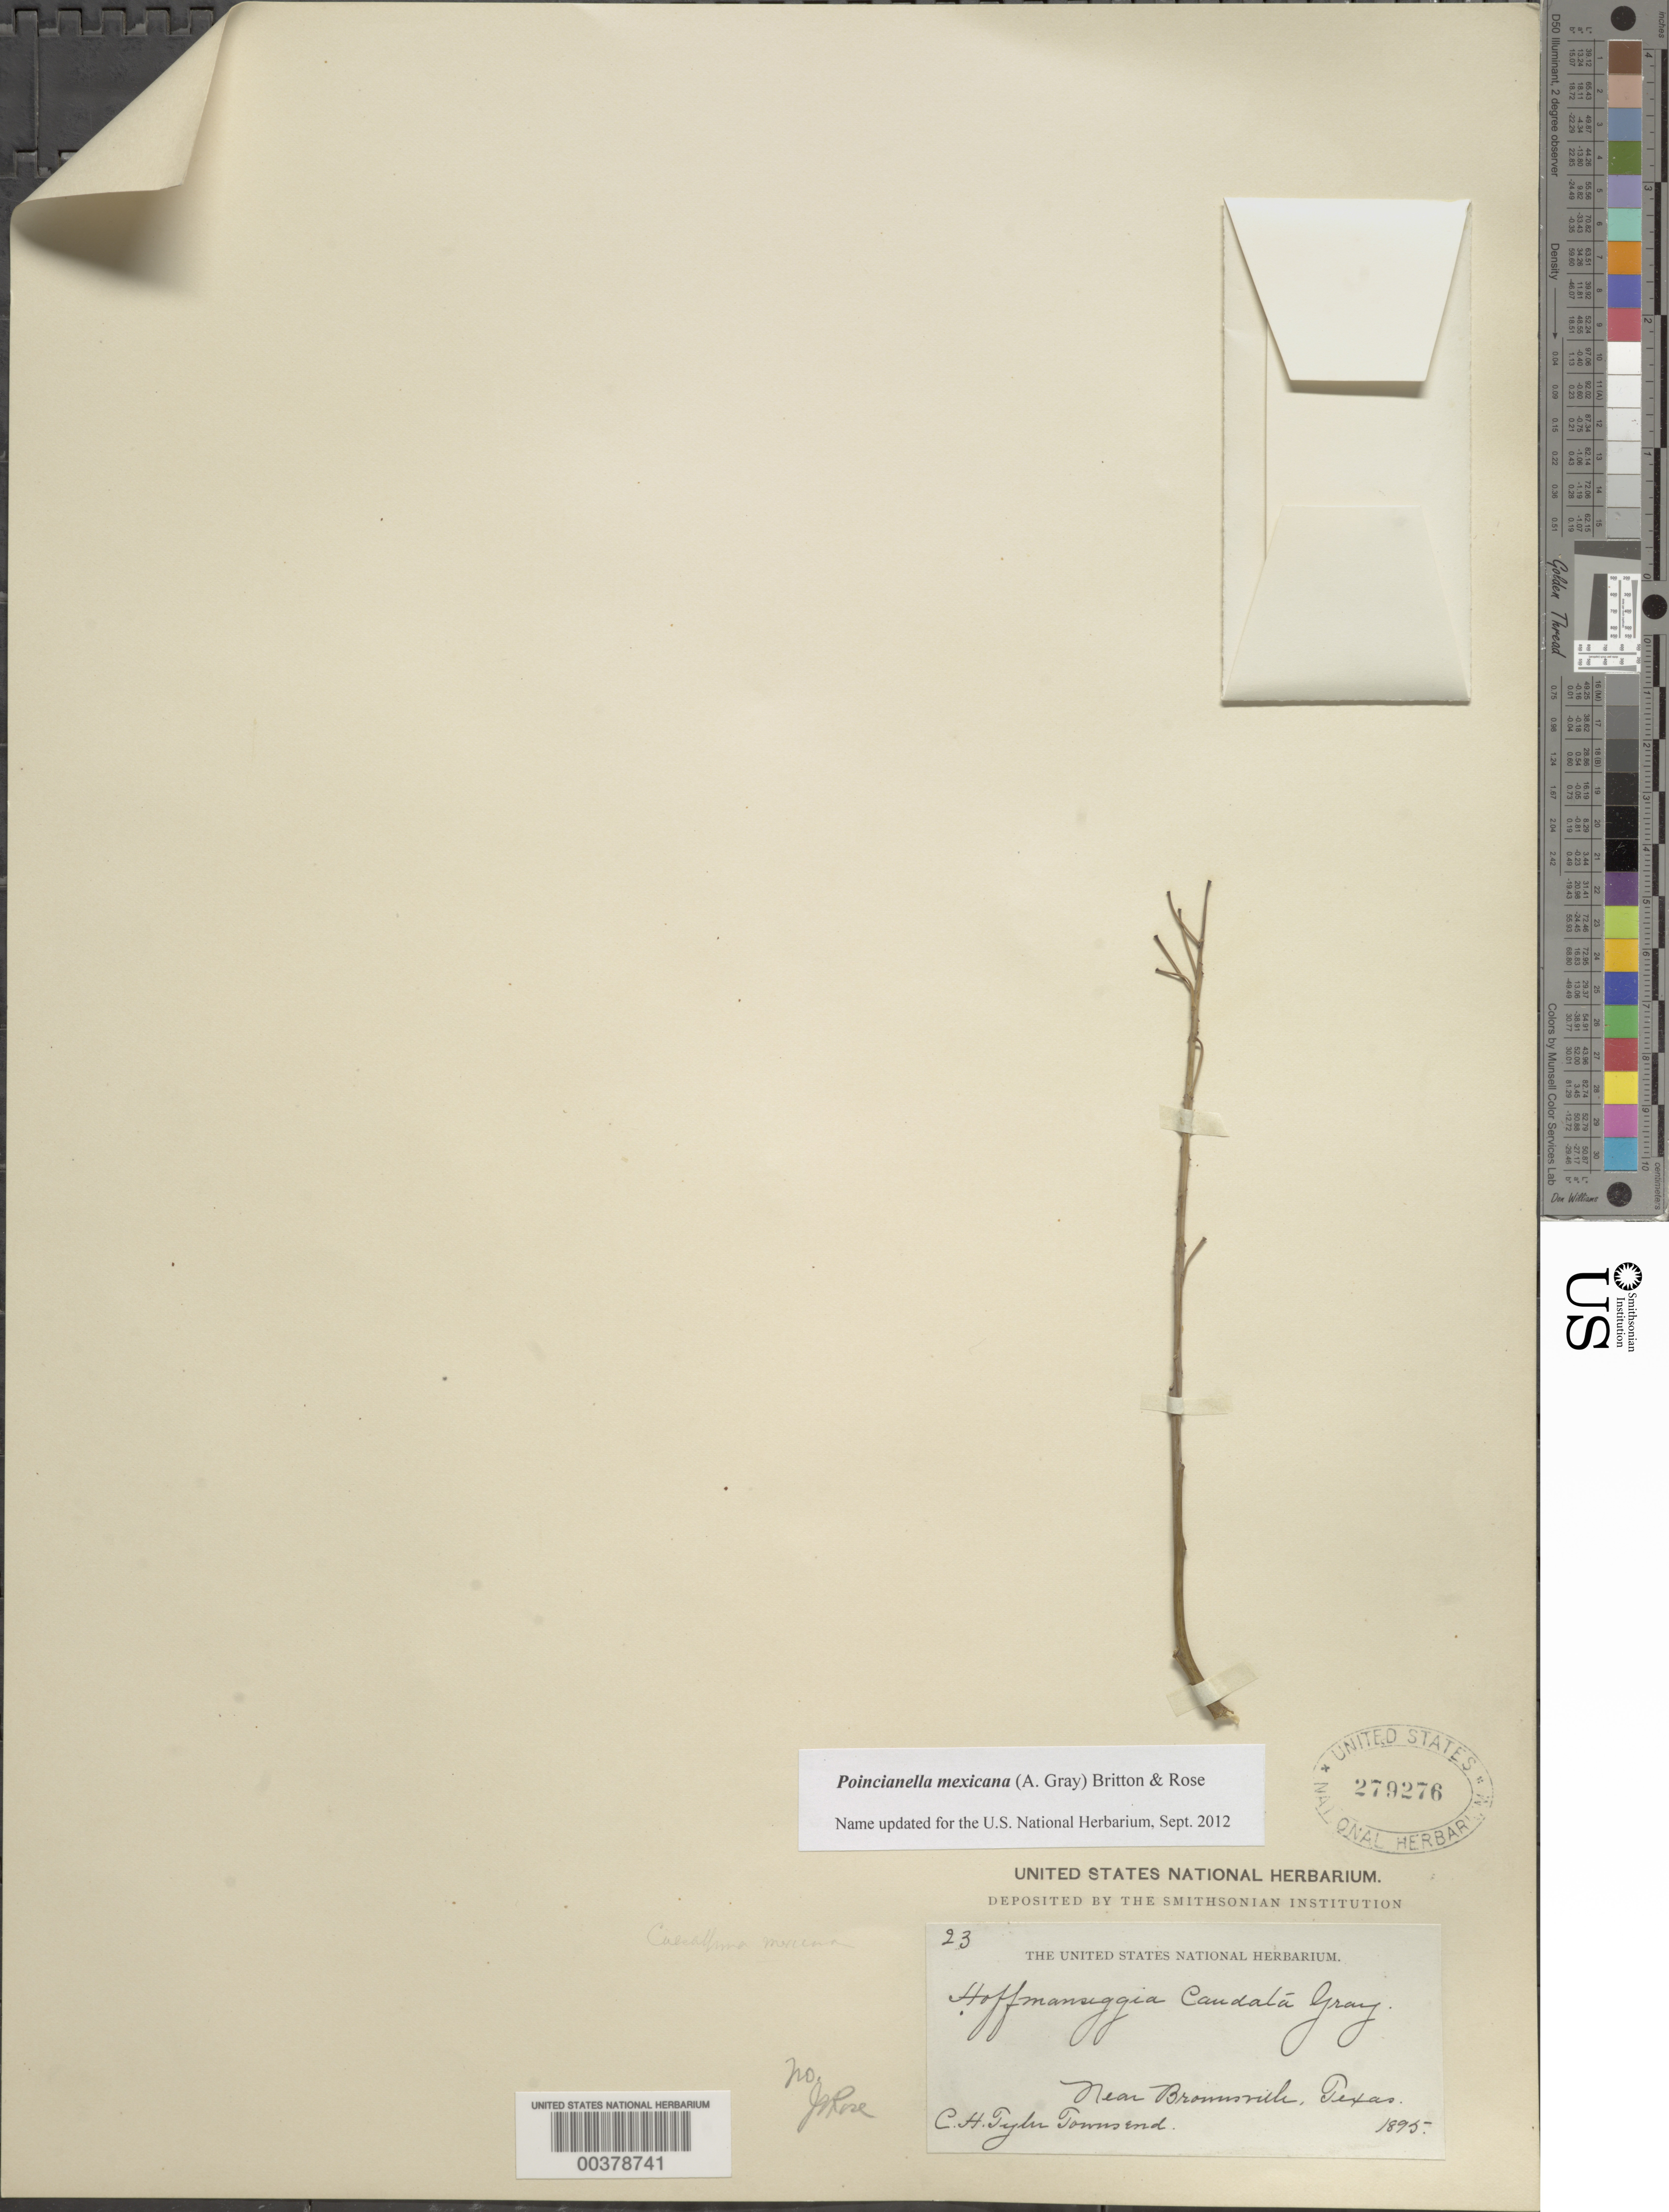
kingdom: Plantae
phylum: Tracheophyta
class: Magnoliopsida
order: Fabales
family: Fabaceae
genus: Erythrostemon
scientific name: Erythrostemon mexicanus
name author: (Rose) Gagnon & G.P. Lewis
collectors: C. H. T. Townsend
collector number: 23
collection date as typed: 1895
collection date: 1895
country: United States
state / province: Texas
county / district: Cameron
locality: Near brownsville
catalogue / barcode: US 279276